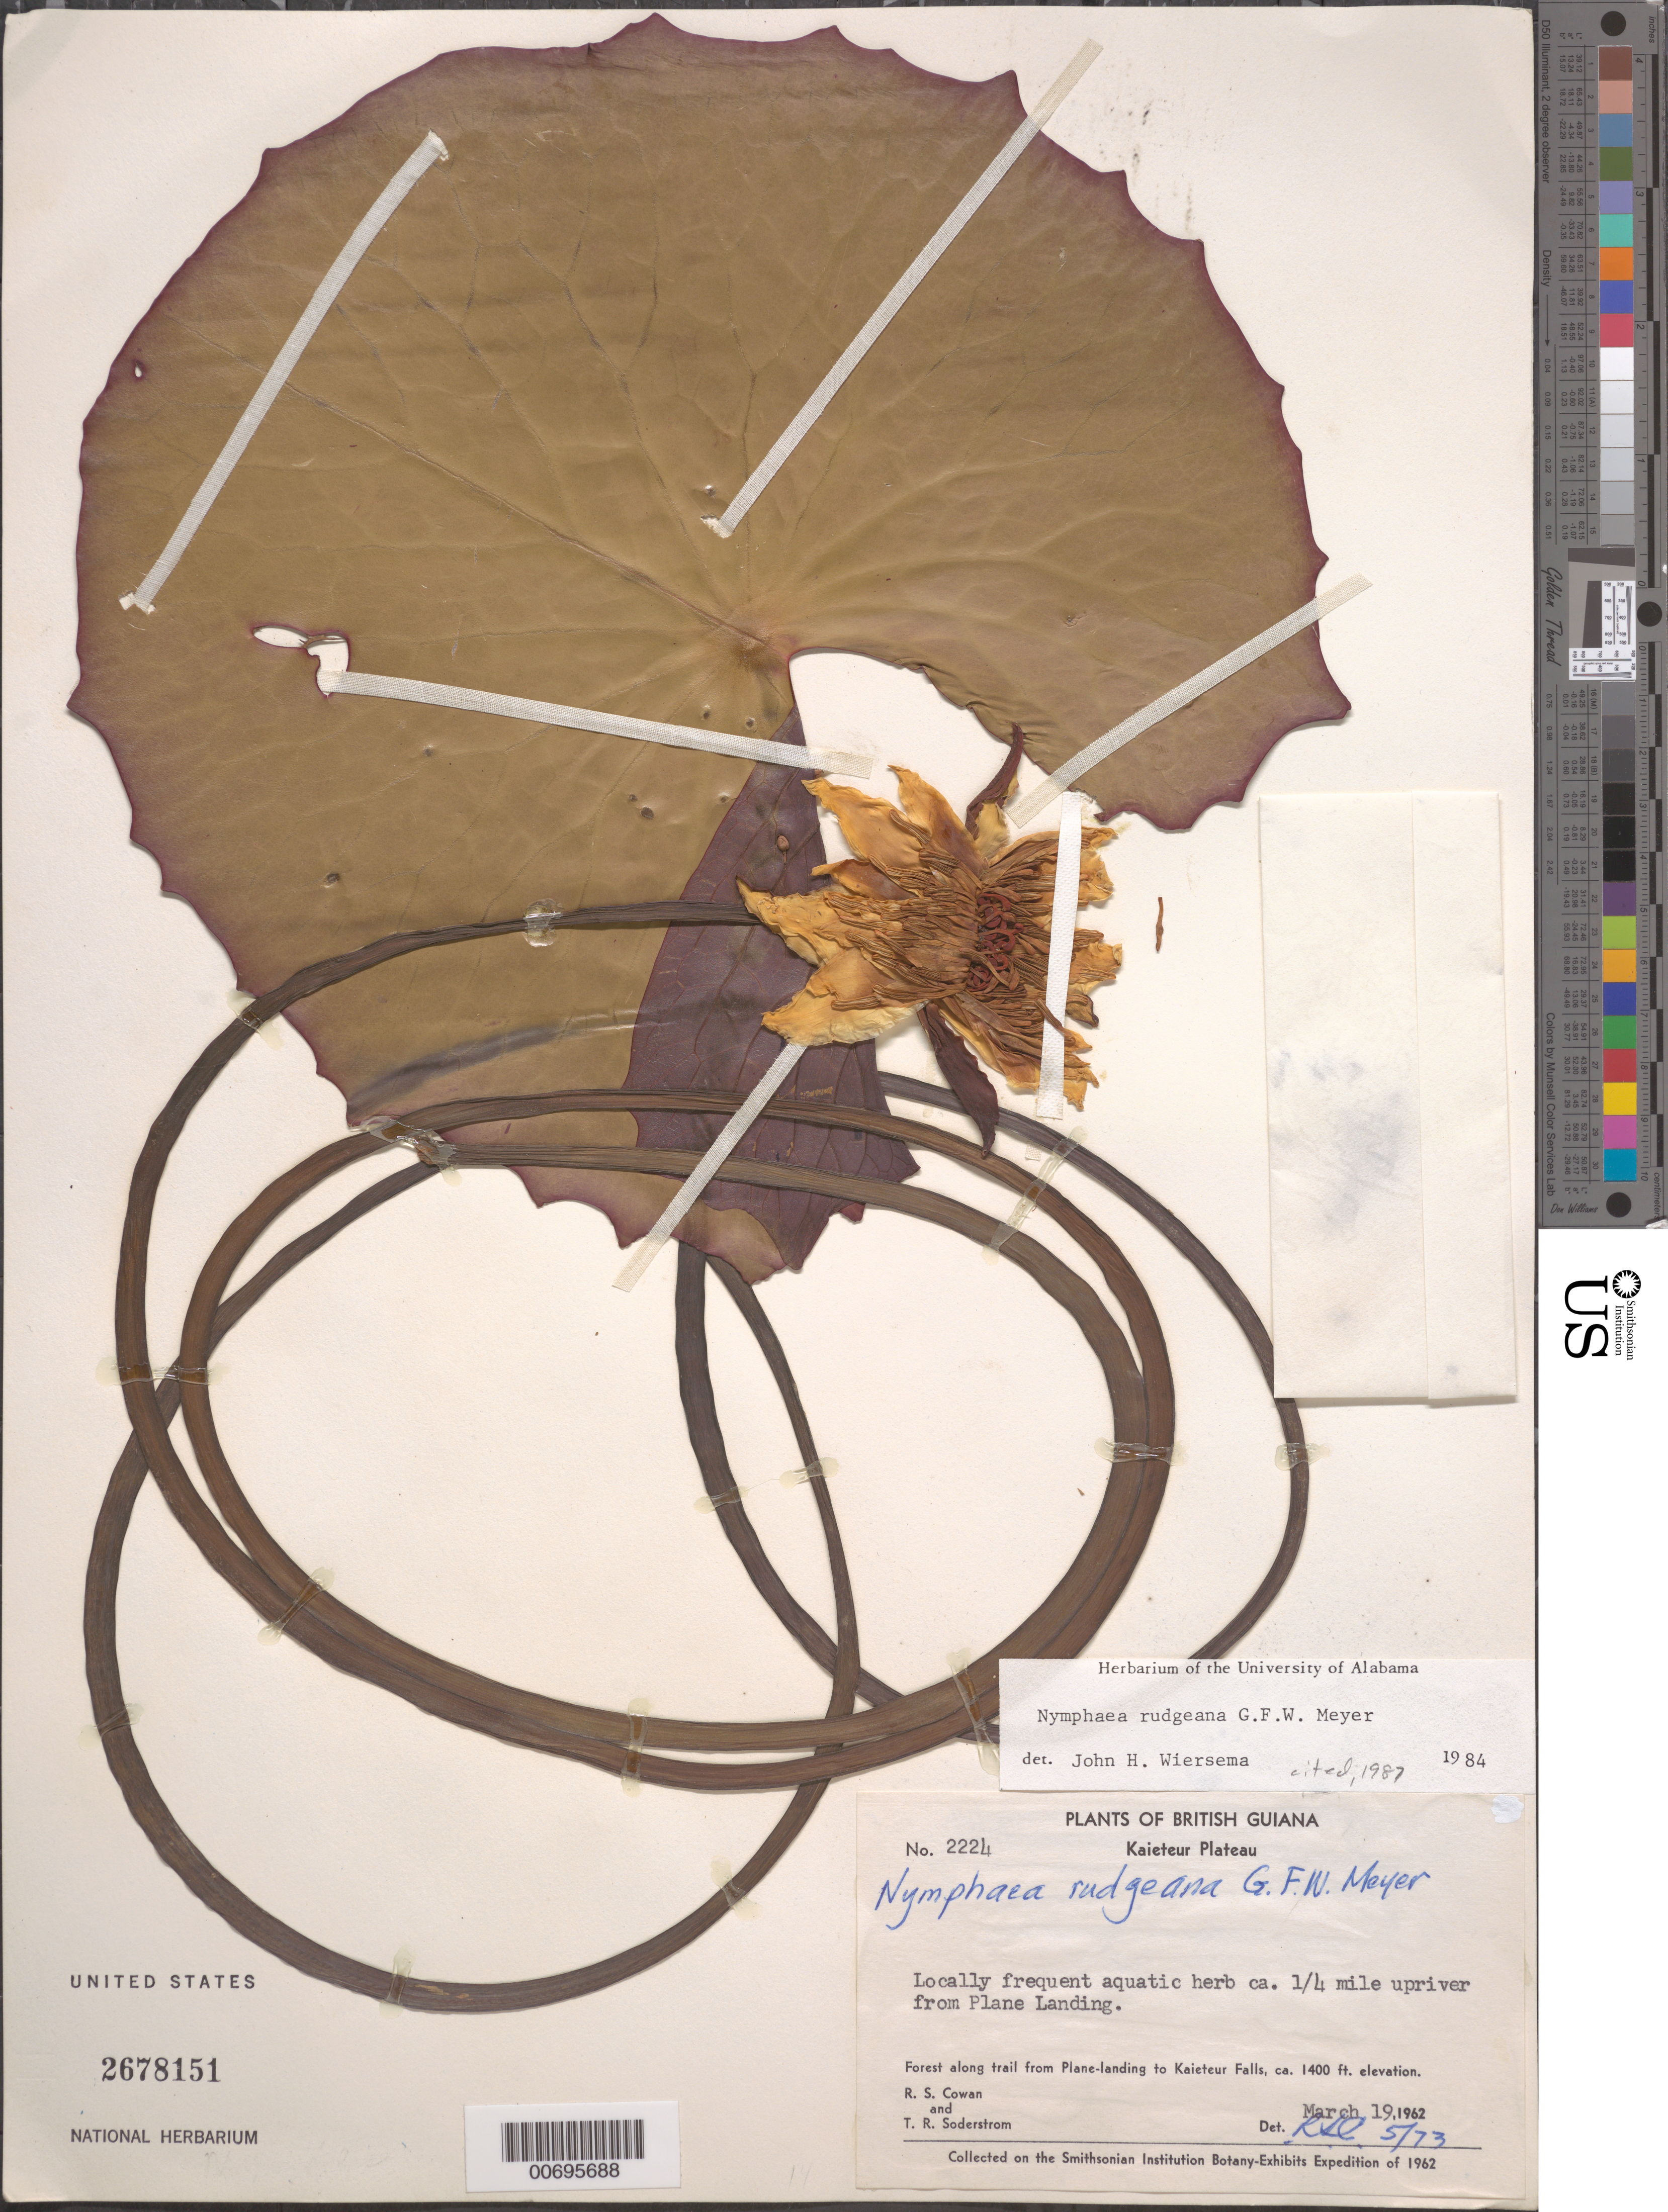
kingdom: Plantae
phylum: Tracheophyta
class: Magnoliopsida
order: Nymphaeales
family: Nymphaeaceae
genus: Nymphaea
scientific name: Nymphaea rudgeana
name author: G. Mey.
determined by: Wiersema, John H.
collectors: R. S. Cowan & T. R. Soderstrom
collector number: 2224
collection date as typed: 19-Mar-62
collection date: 1962-03-19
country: Guyana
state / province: Potaro-Siparuni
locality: Kaieteur Falls, Potaro R.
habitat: Upriver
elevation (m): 427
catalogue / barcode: US 2678151